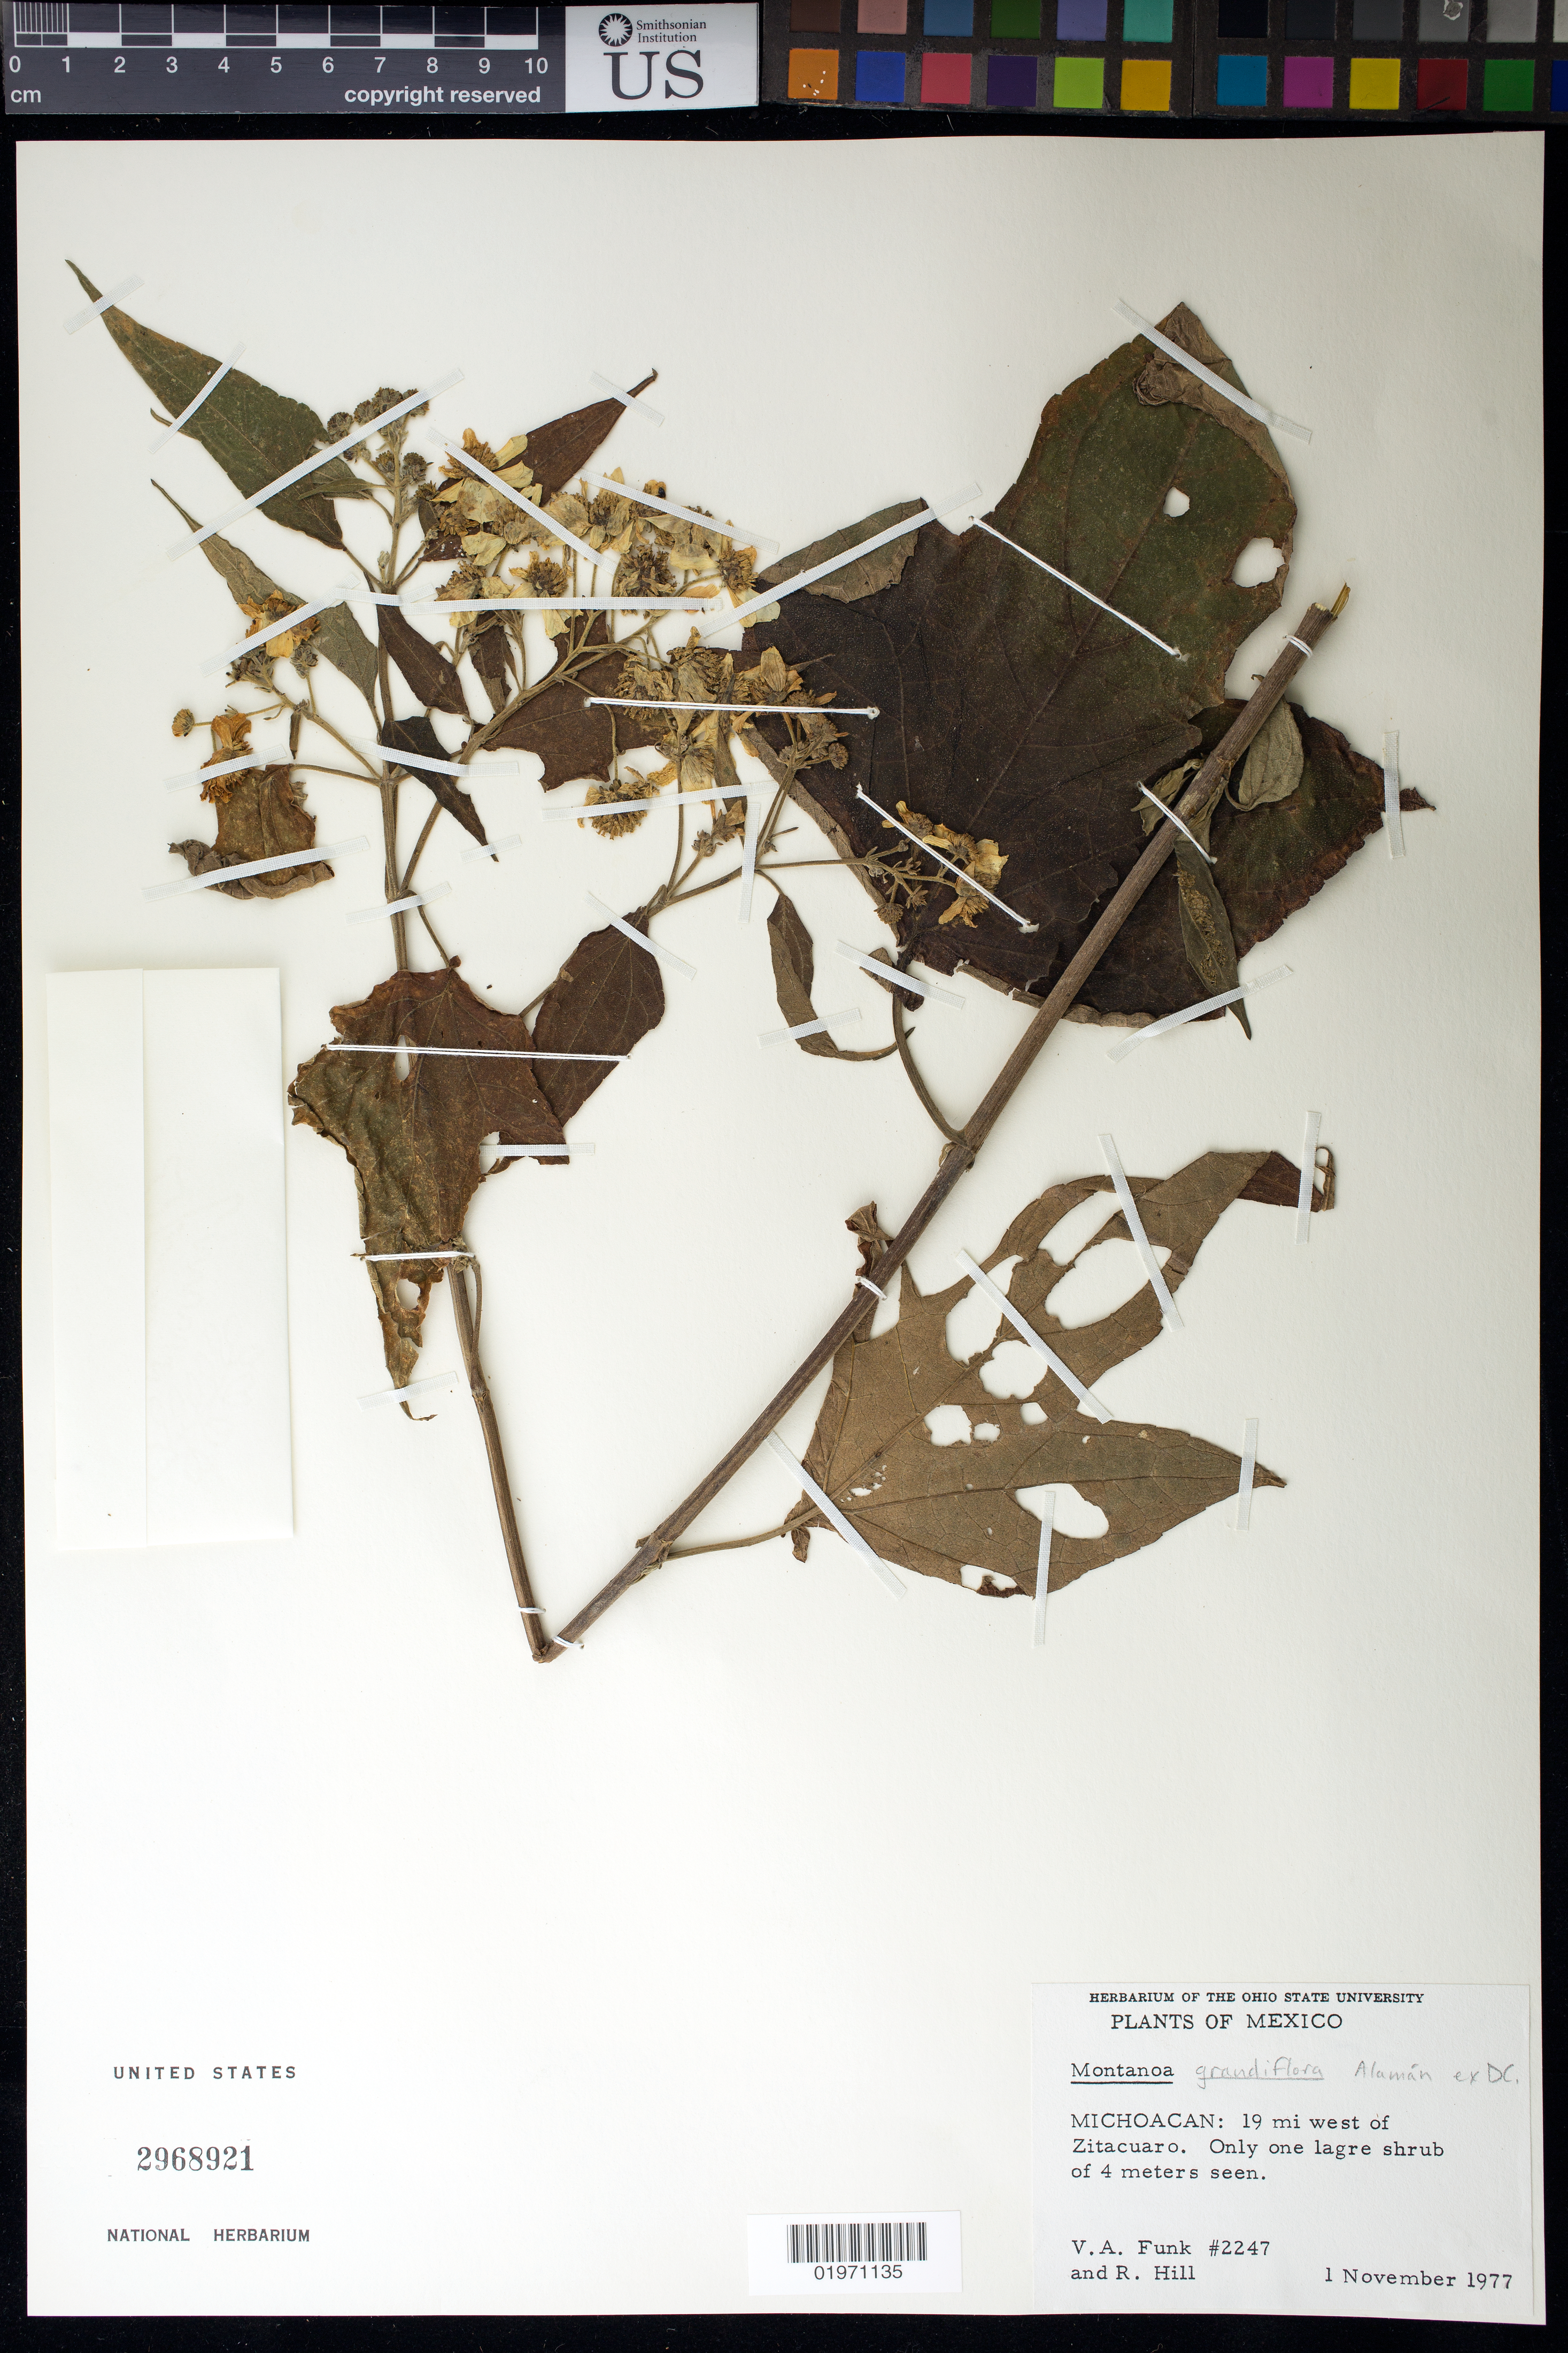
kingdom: Plantae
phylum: Tracheophyta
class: Magnoliopsida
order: Asterales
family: Asteraceae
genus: Montanoa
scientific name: Montanoa grandiflora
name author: Alaman ex DC.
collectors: V. Funk & R. Hill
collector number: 2247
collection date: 1977-11-01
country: Mexico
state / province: Michoacán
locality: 19 mi west of Zitacuaro.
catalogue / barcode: US 2968921